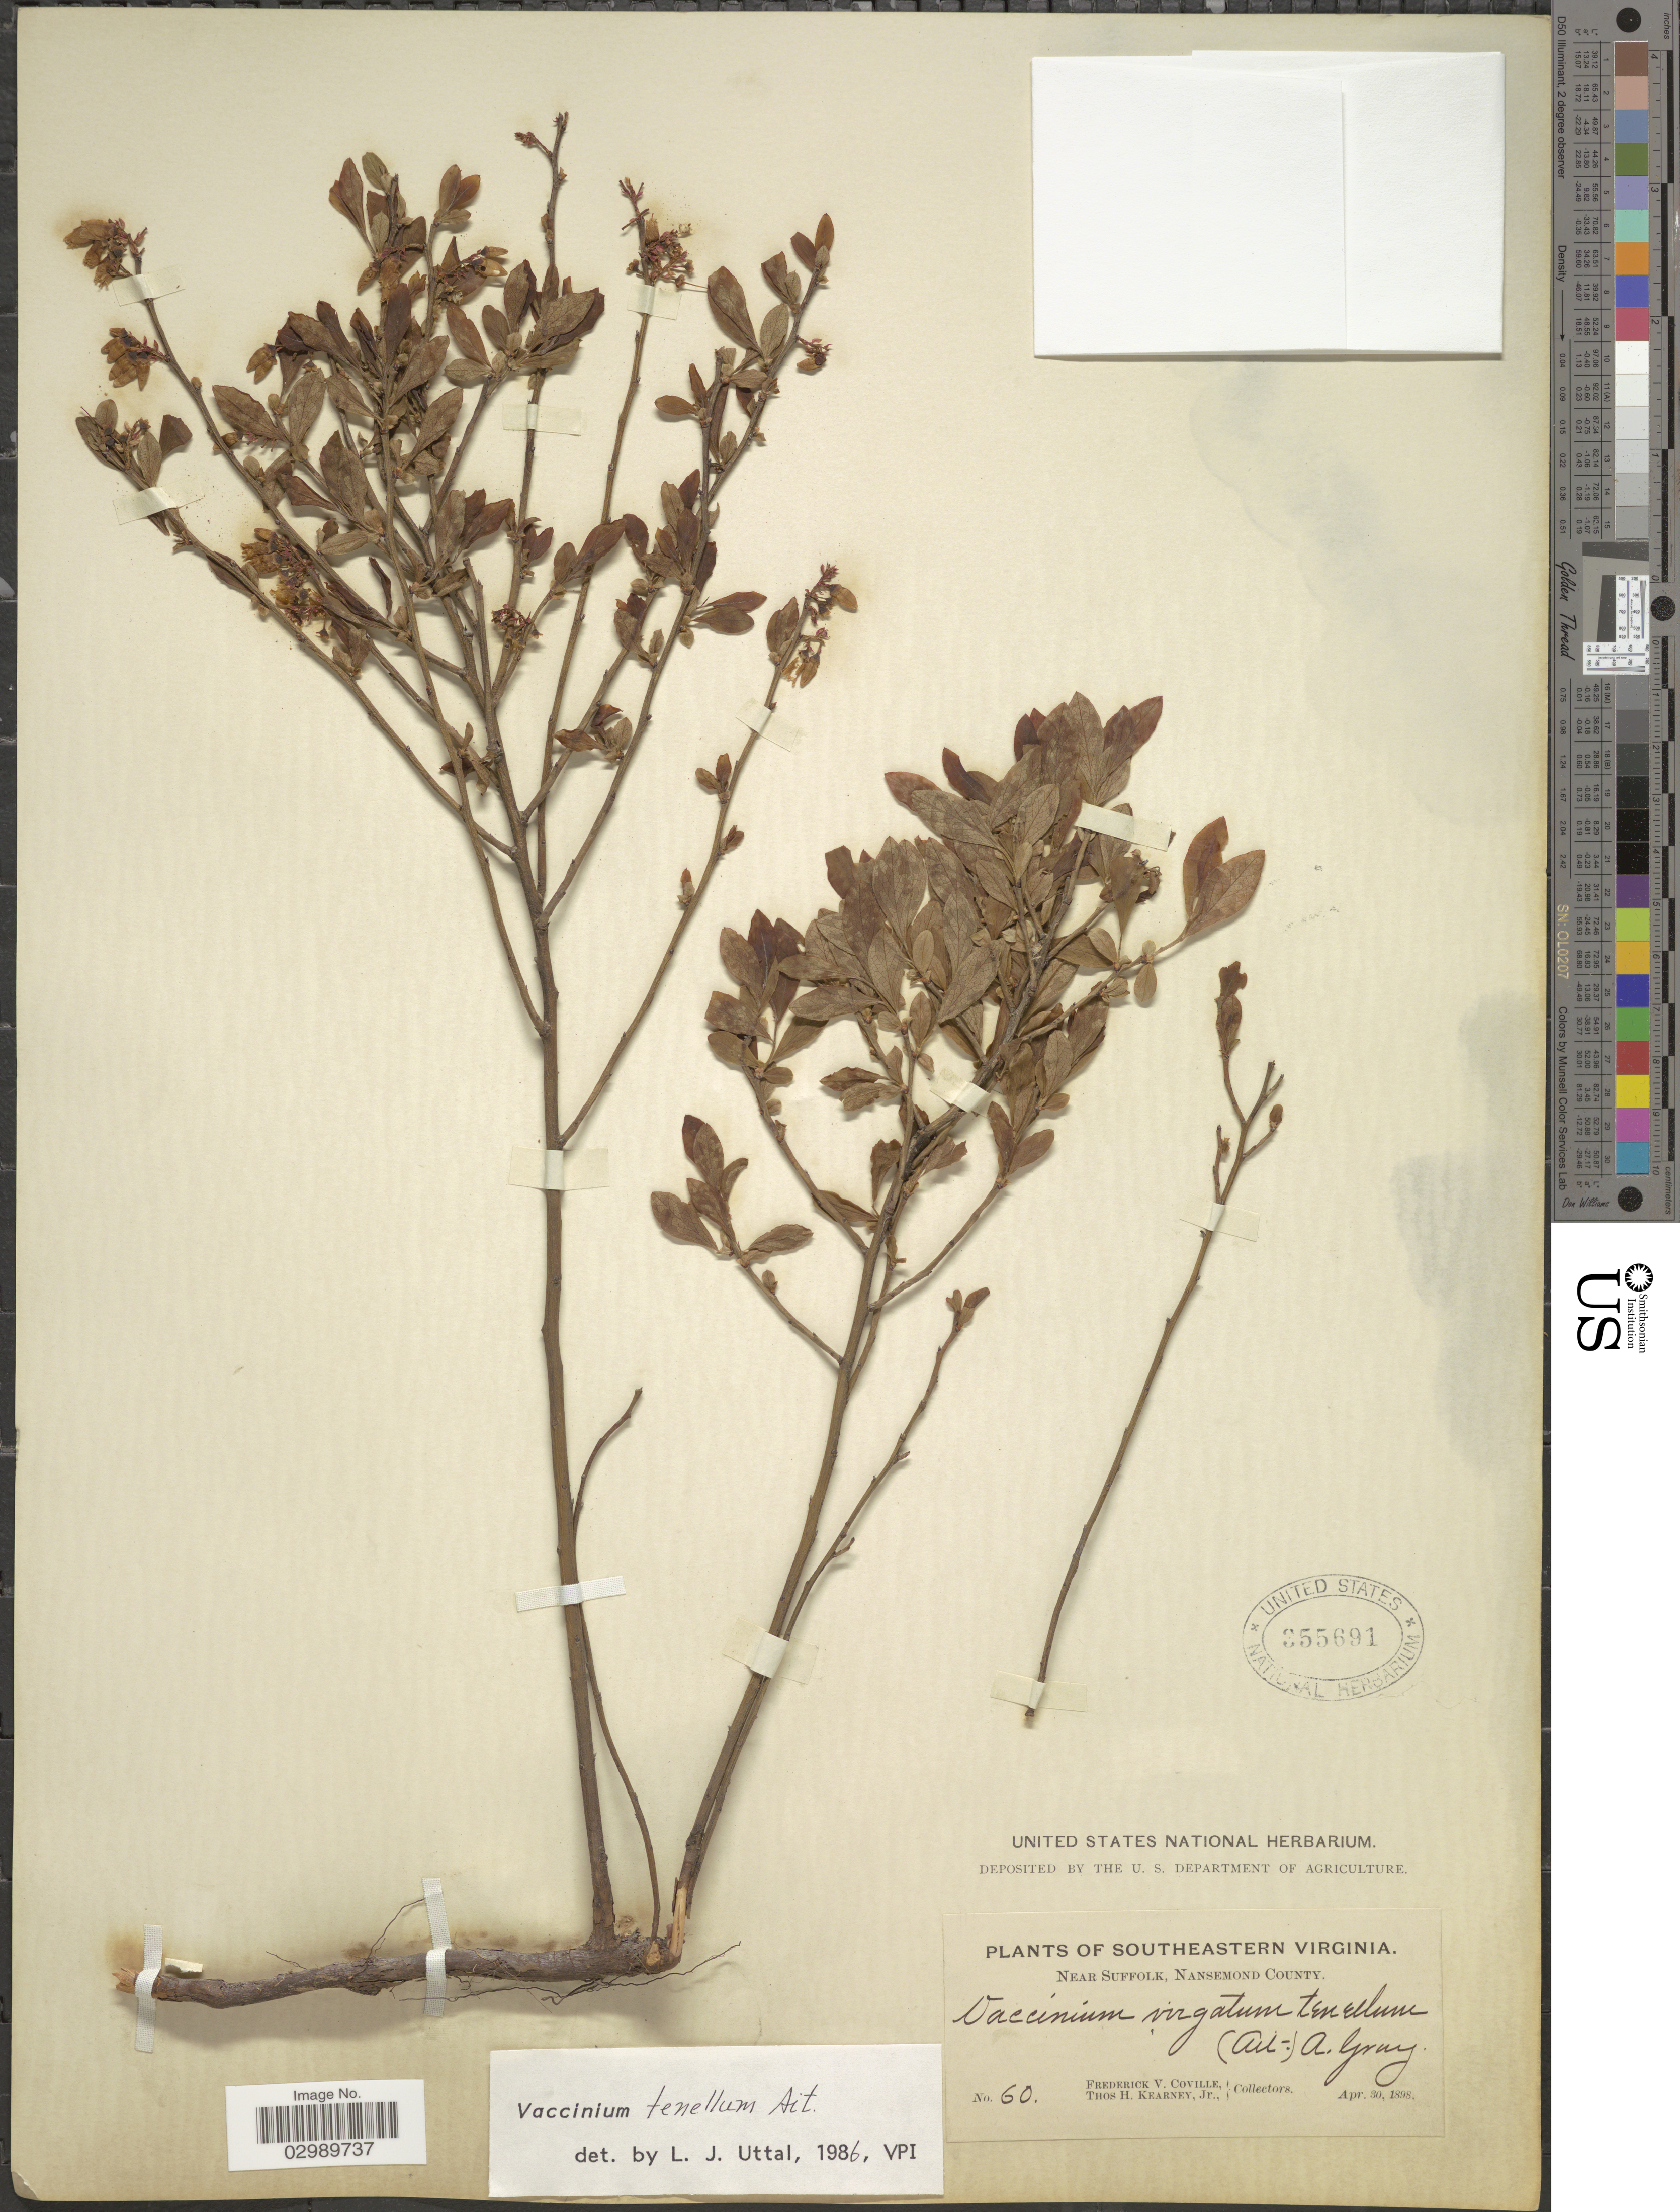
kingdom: Plantae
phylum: Tracheophyta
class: Magnoliopsida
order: Ericales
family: Ericaceae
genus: Vaccinium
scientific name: Vaccinium tenellum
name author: Aiton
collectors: F. V. Coville & T. H. Kearney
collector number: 60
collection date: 1898-04-30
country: United States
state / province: Virginia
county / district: City of Suffolk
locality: Southeastern Virginia. Near Suffolk, Nansemond County.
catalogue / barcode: US 355691